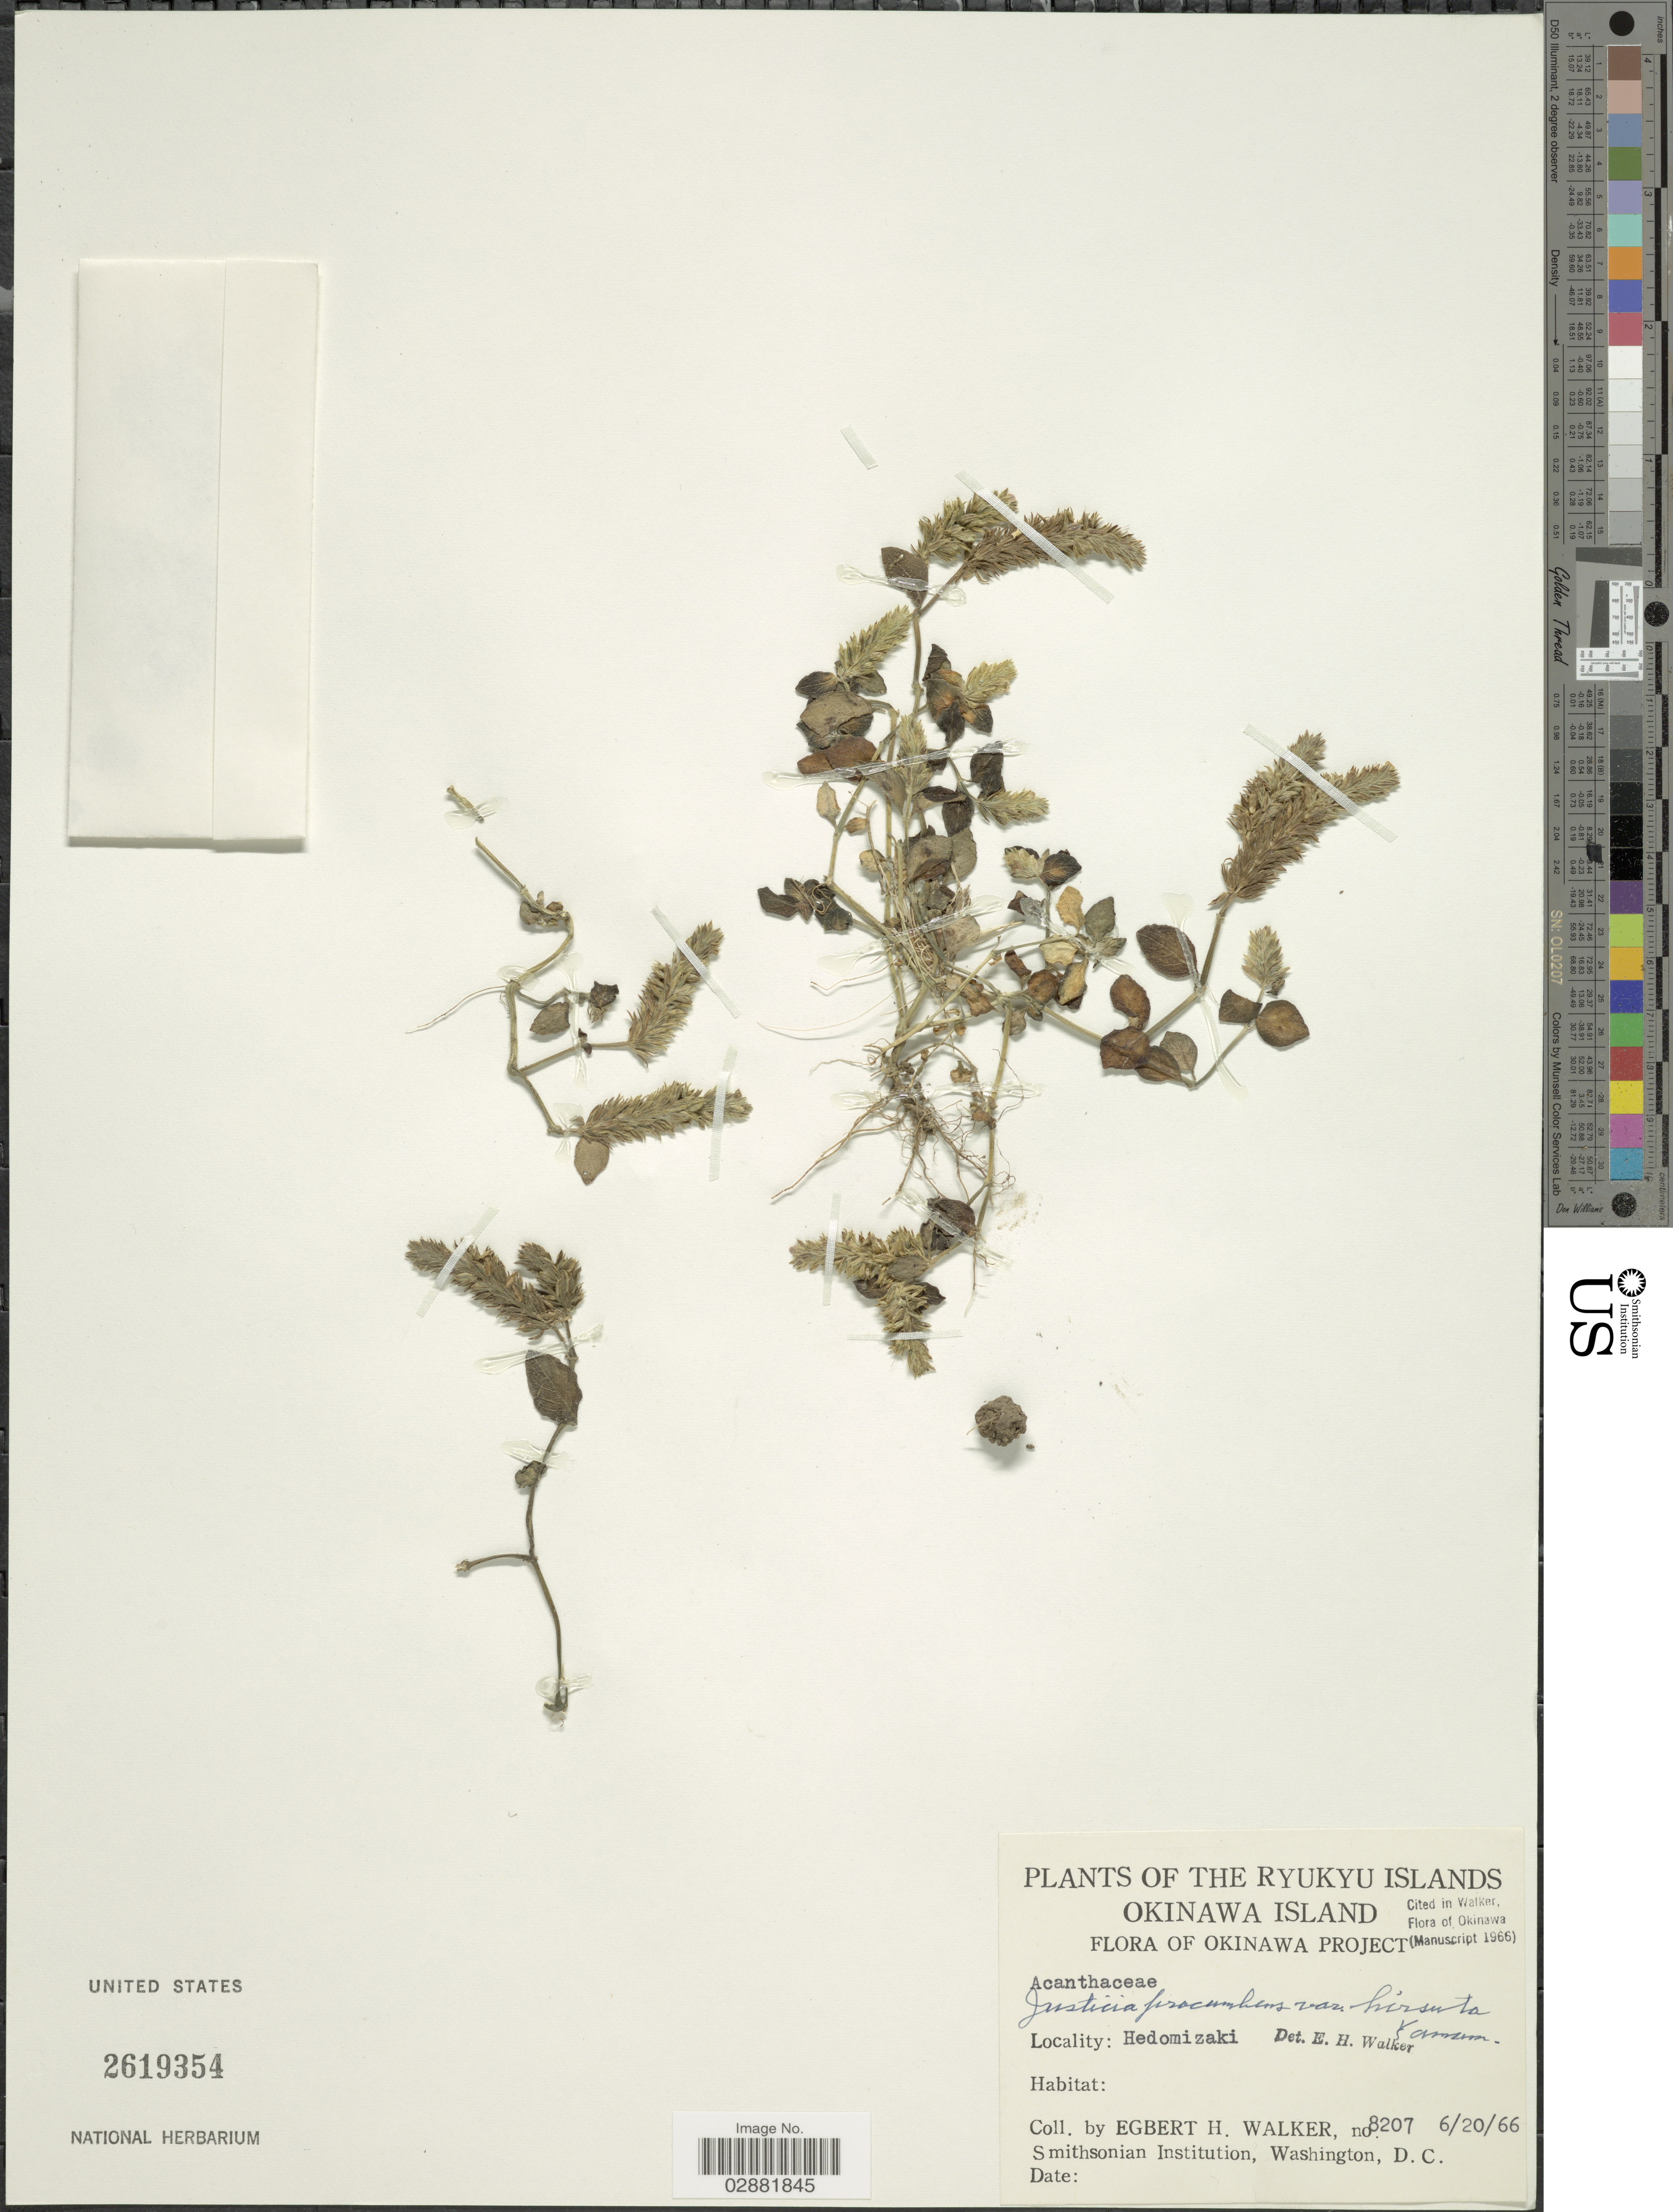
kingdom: Plantae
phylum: Tracheophyta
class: Magnoliopsida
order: Lamiales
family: Acanthaceae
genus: Justicia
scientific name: Justicia procumbens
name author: L.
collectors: E. H. Walker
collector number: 8207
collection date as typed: Transcribed d/m/y: 20/6/66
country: Japan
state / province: Okinawa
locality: Ryukyu Islands, Okinawa Island, Okinawa Project, Hedomizaki.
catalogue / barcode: US 2619354